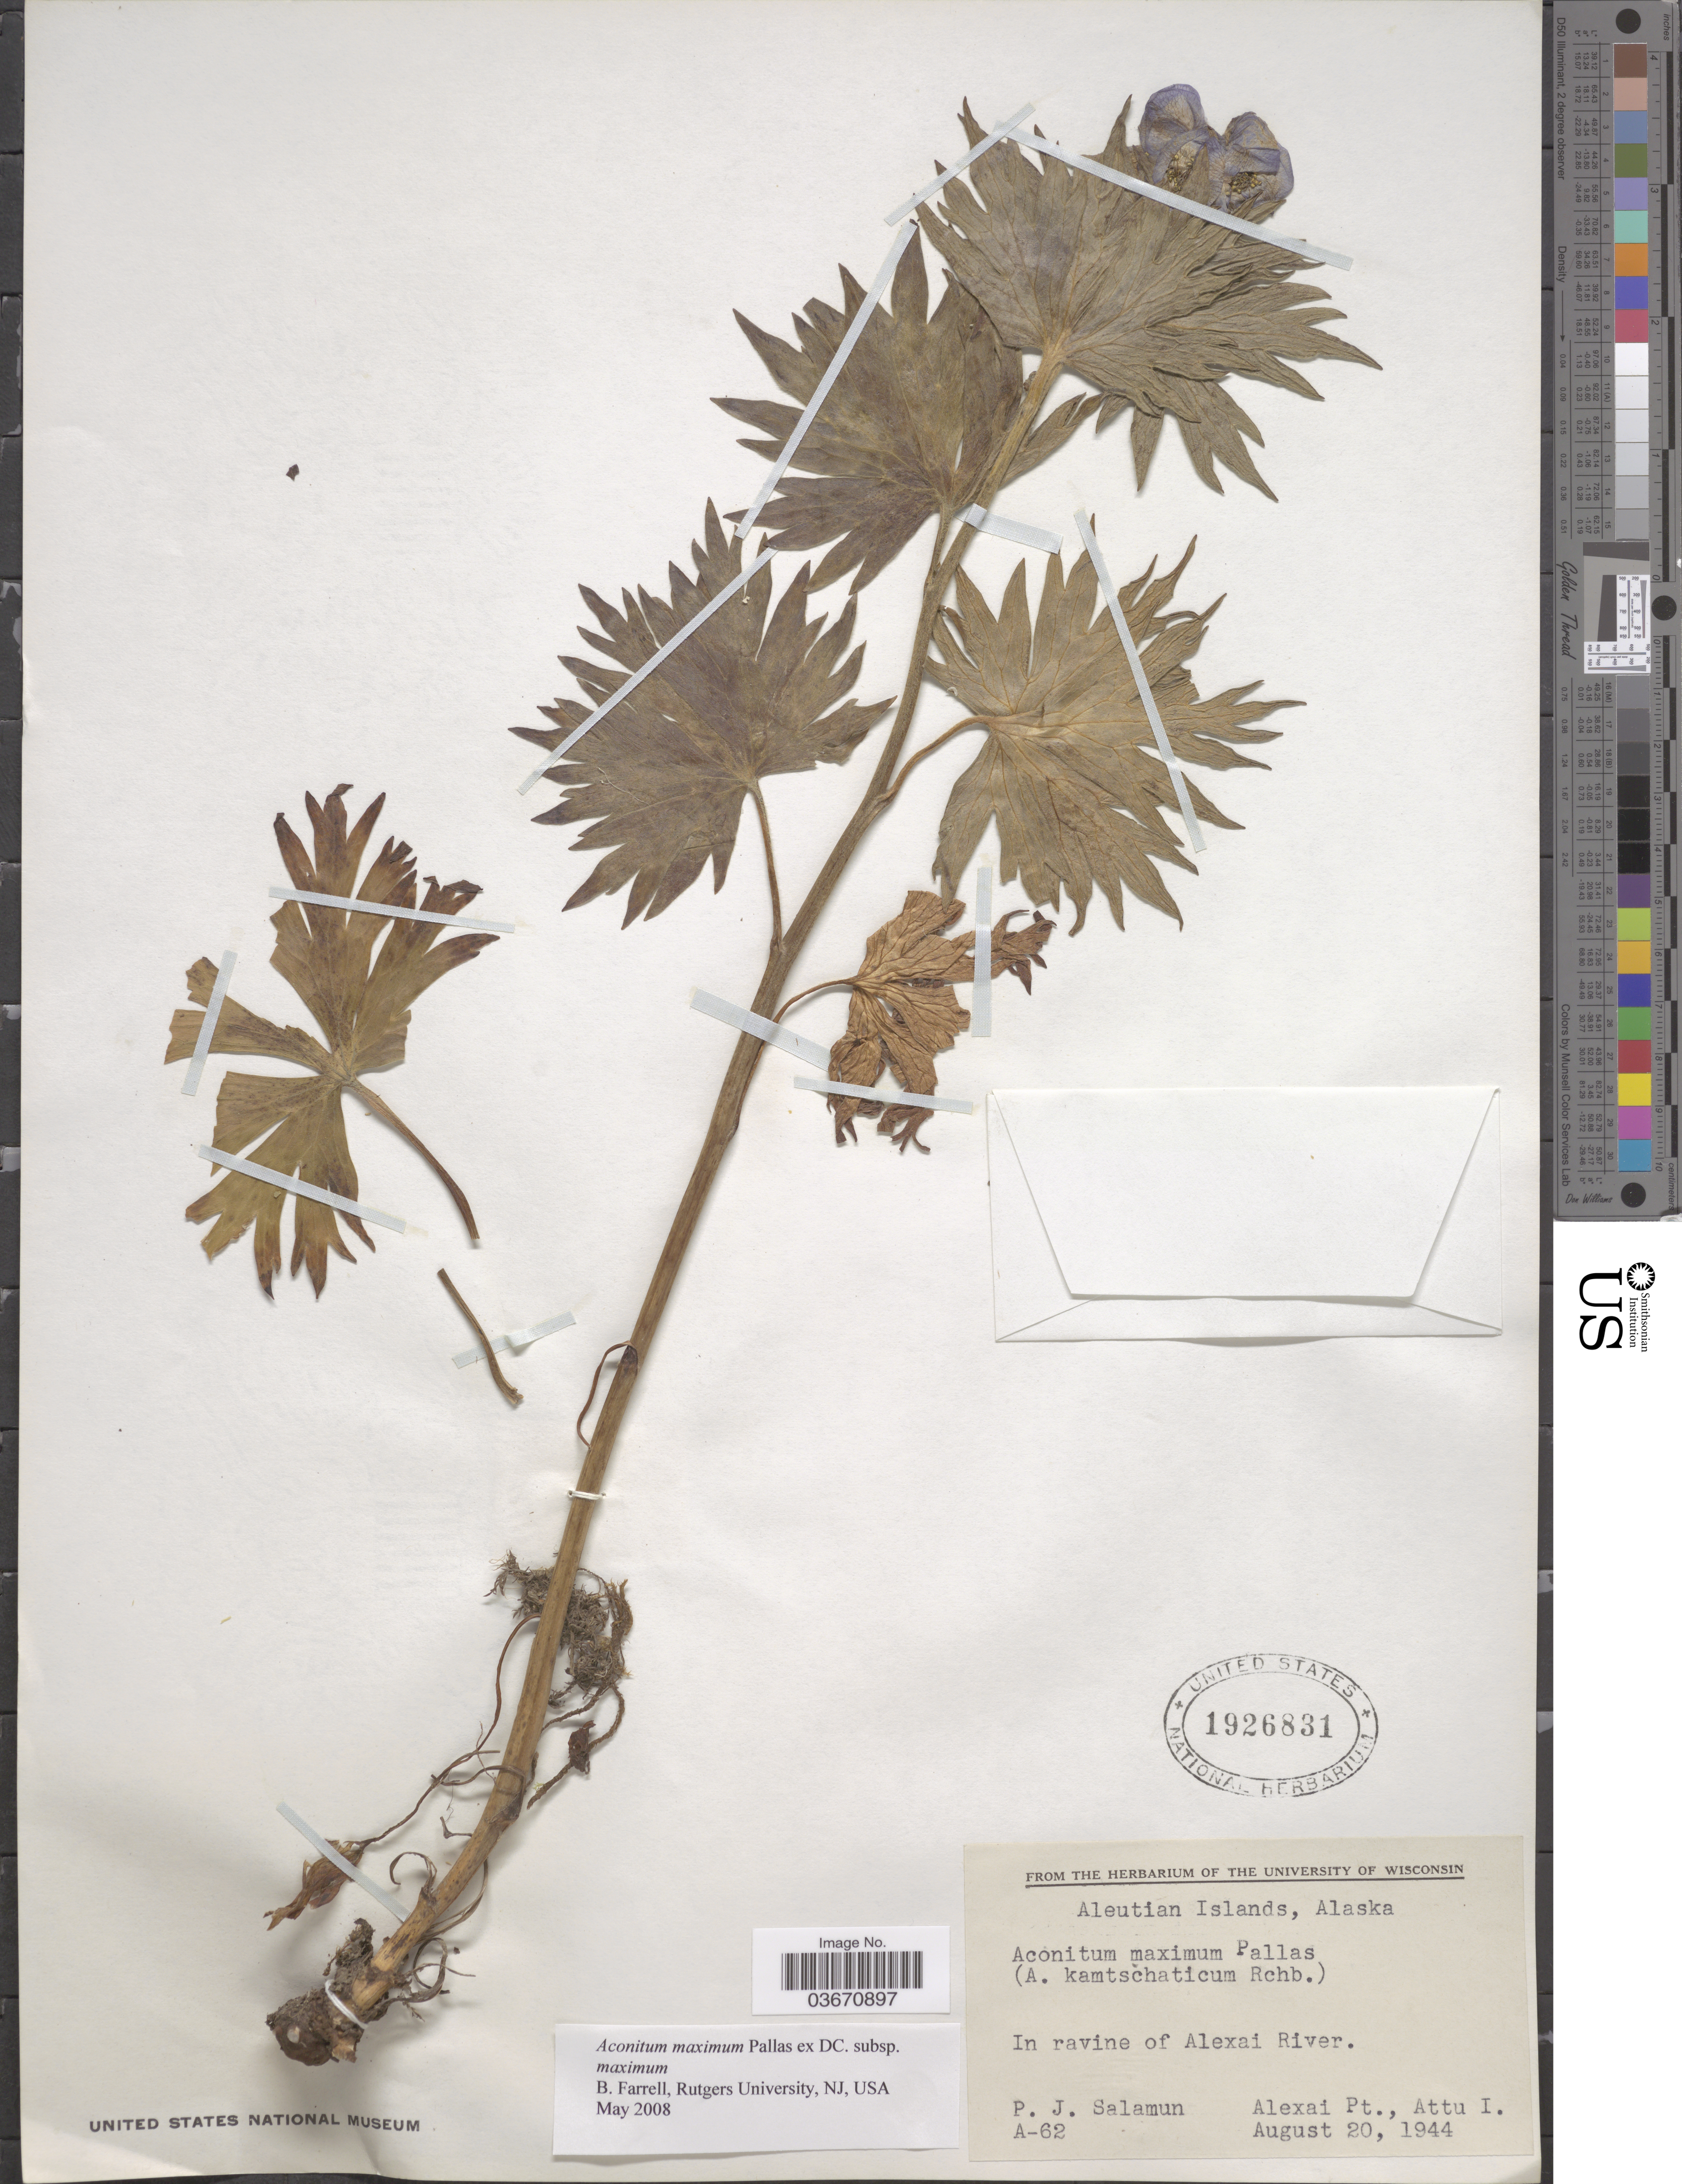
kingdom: Plantae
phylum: Tracheophyta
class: Magnoliopsida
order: Ranunculales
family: Ranunculaceae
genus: Aconitum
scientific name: Aconitum maximum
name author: Pall. ex DC.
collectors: P. Salamun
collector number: A-62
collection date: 1944-08-20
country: United States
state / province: Alaska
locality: Aleutian Islands. In ravine of Alexai River. Alexai Pt., Attu I.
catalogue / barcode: US 1926831